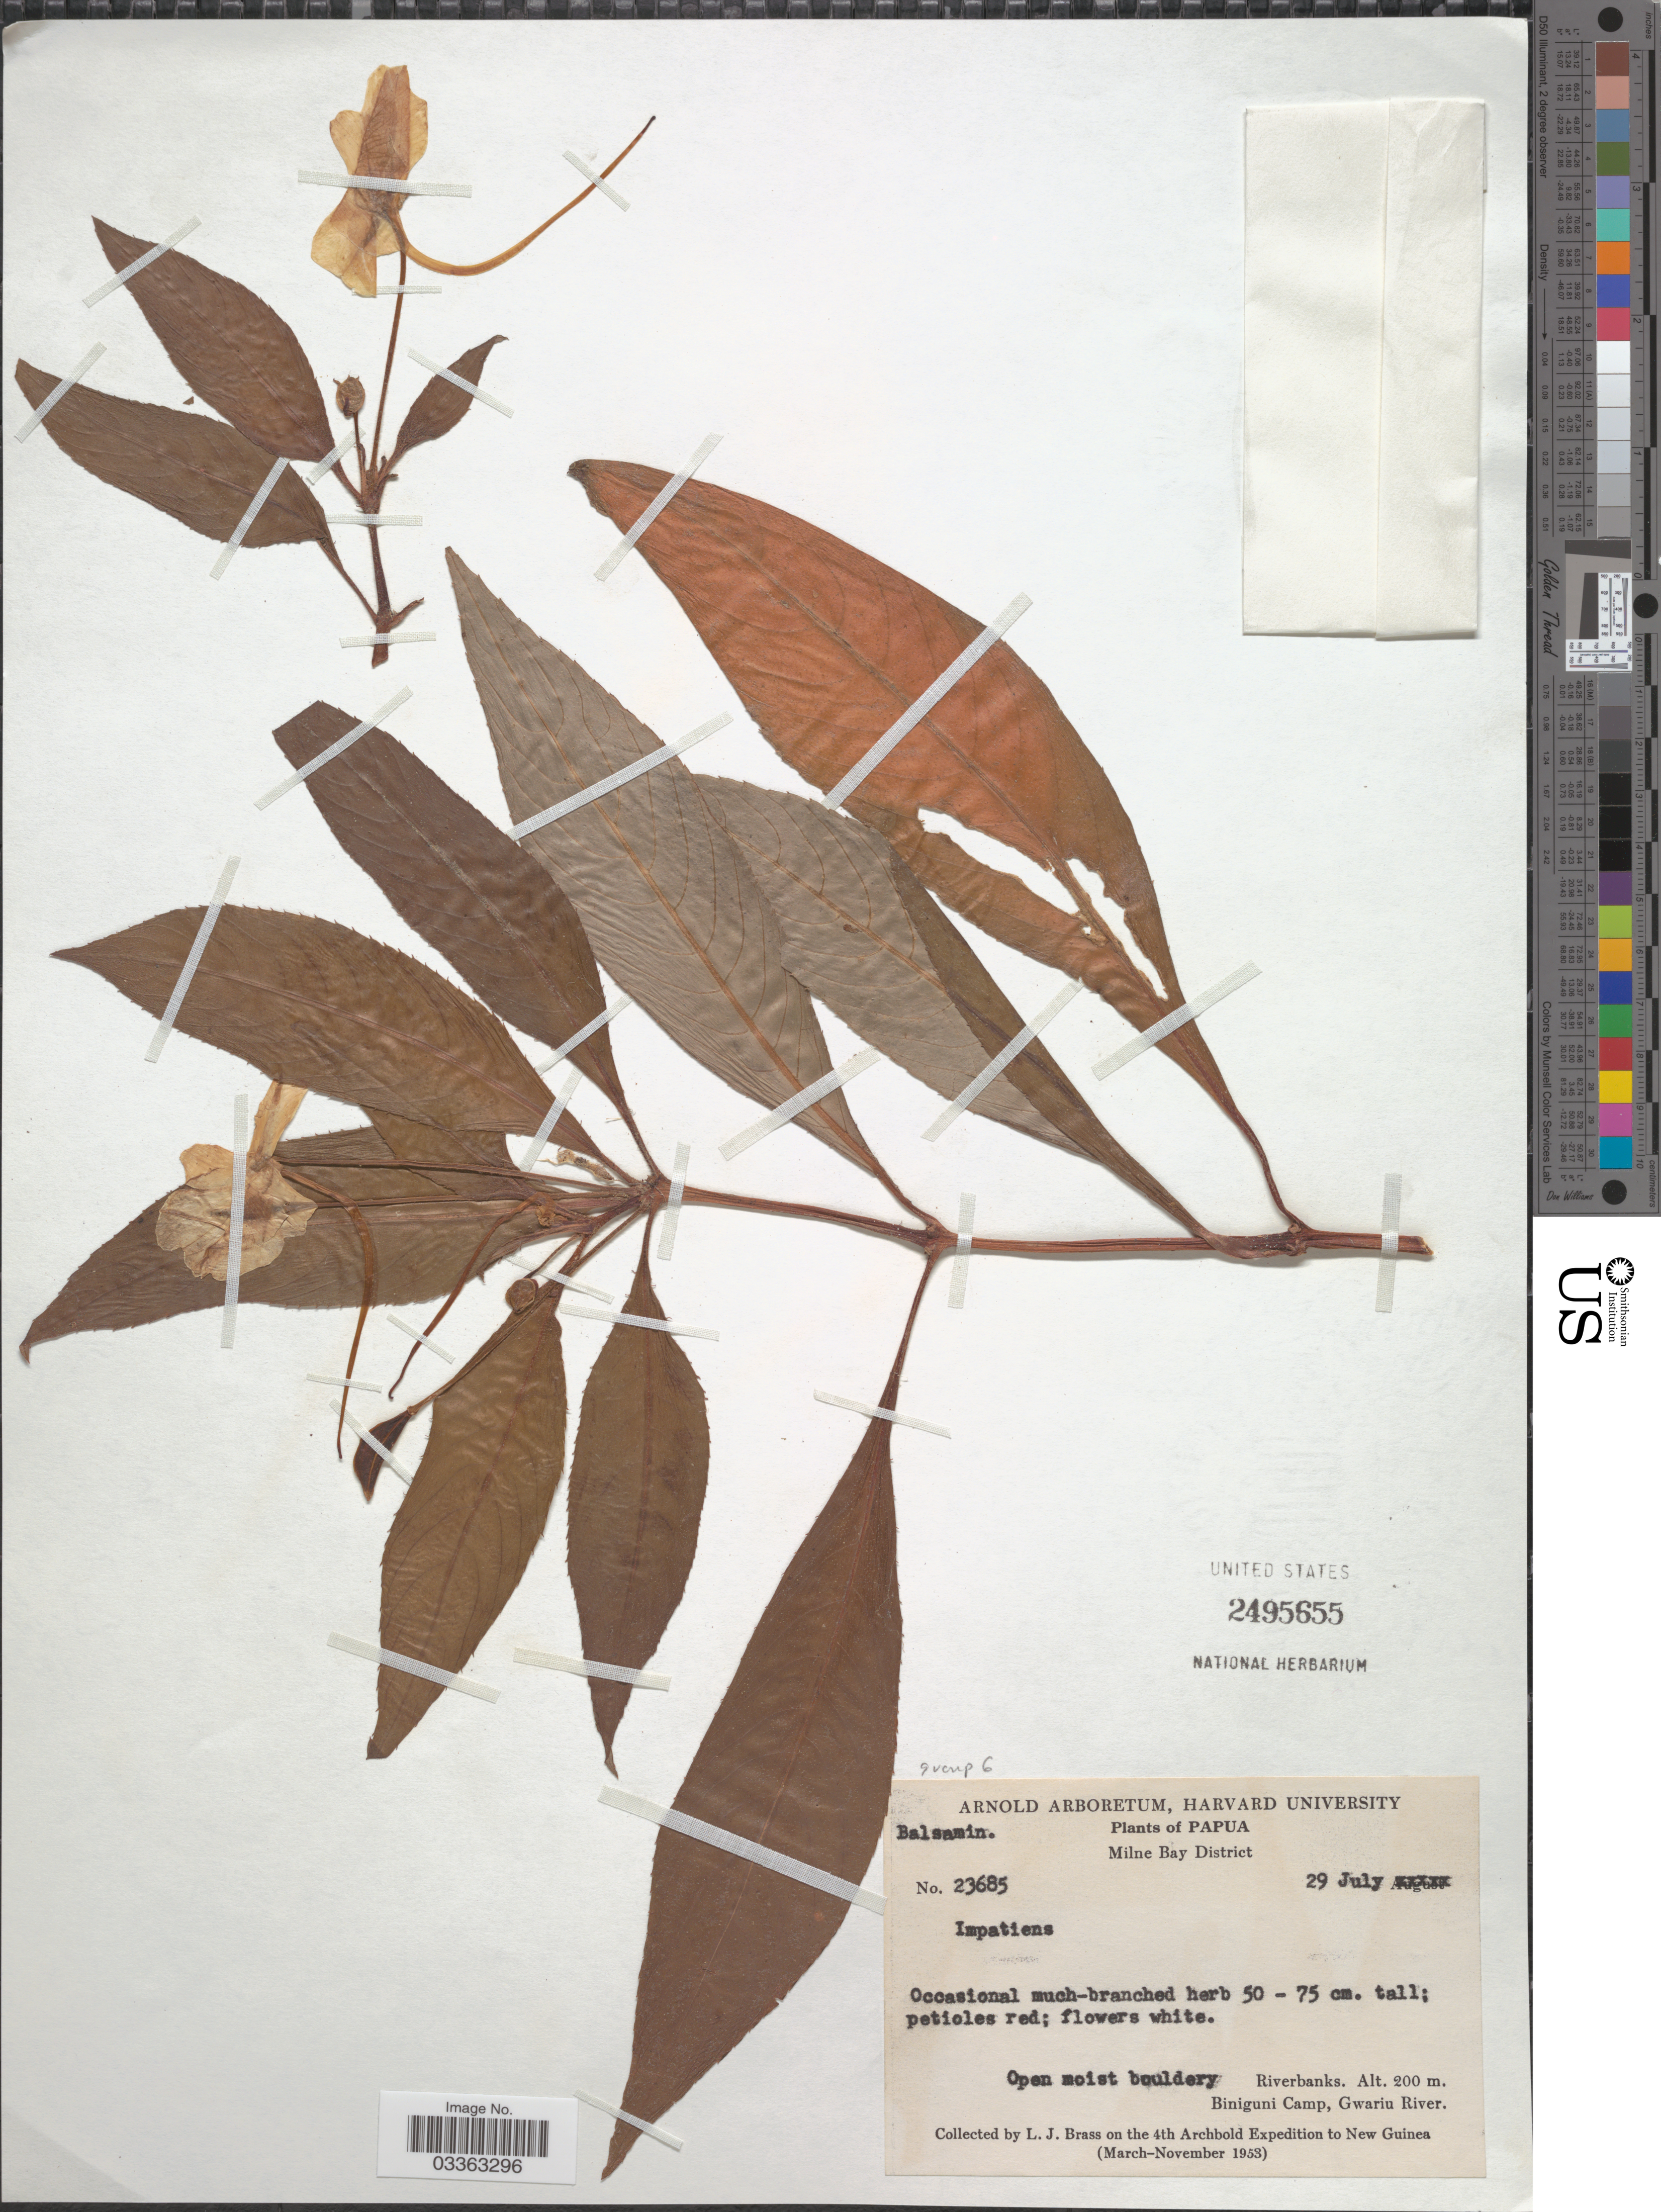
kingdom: Plantae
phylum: Tracheophyta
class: Magnoliopsida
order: Ericales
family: Balsaminaceae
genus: Impatiens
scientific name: Impatiens sp.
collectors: L. J. Brass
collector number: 23685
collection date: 1953-07-29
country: Papua New Guinea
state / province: Milne Bay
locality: Papua. Milne Bay District. Riverbanks. Biniguni Camp, Gwariu River. New Guinea.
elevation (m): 200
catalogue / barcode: US 2495655